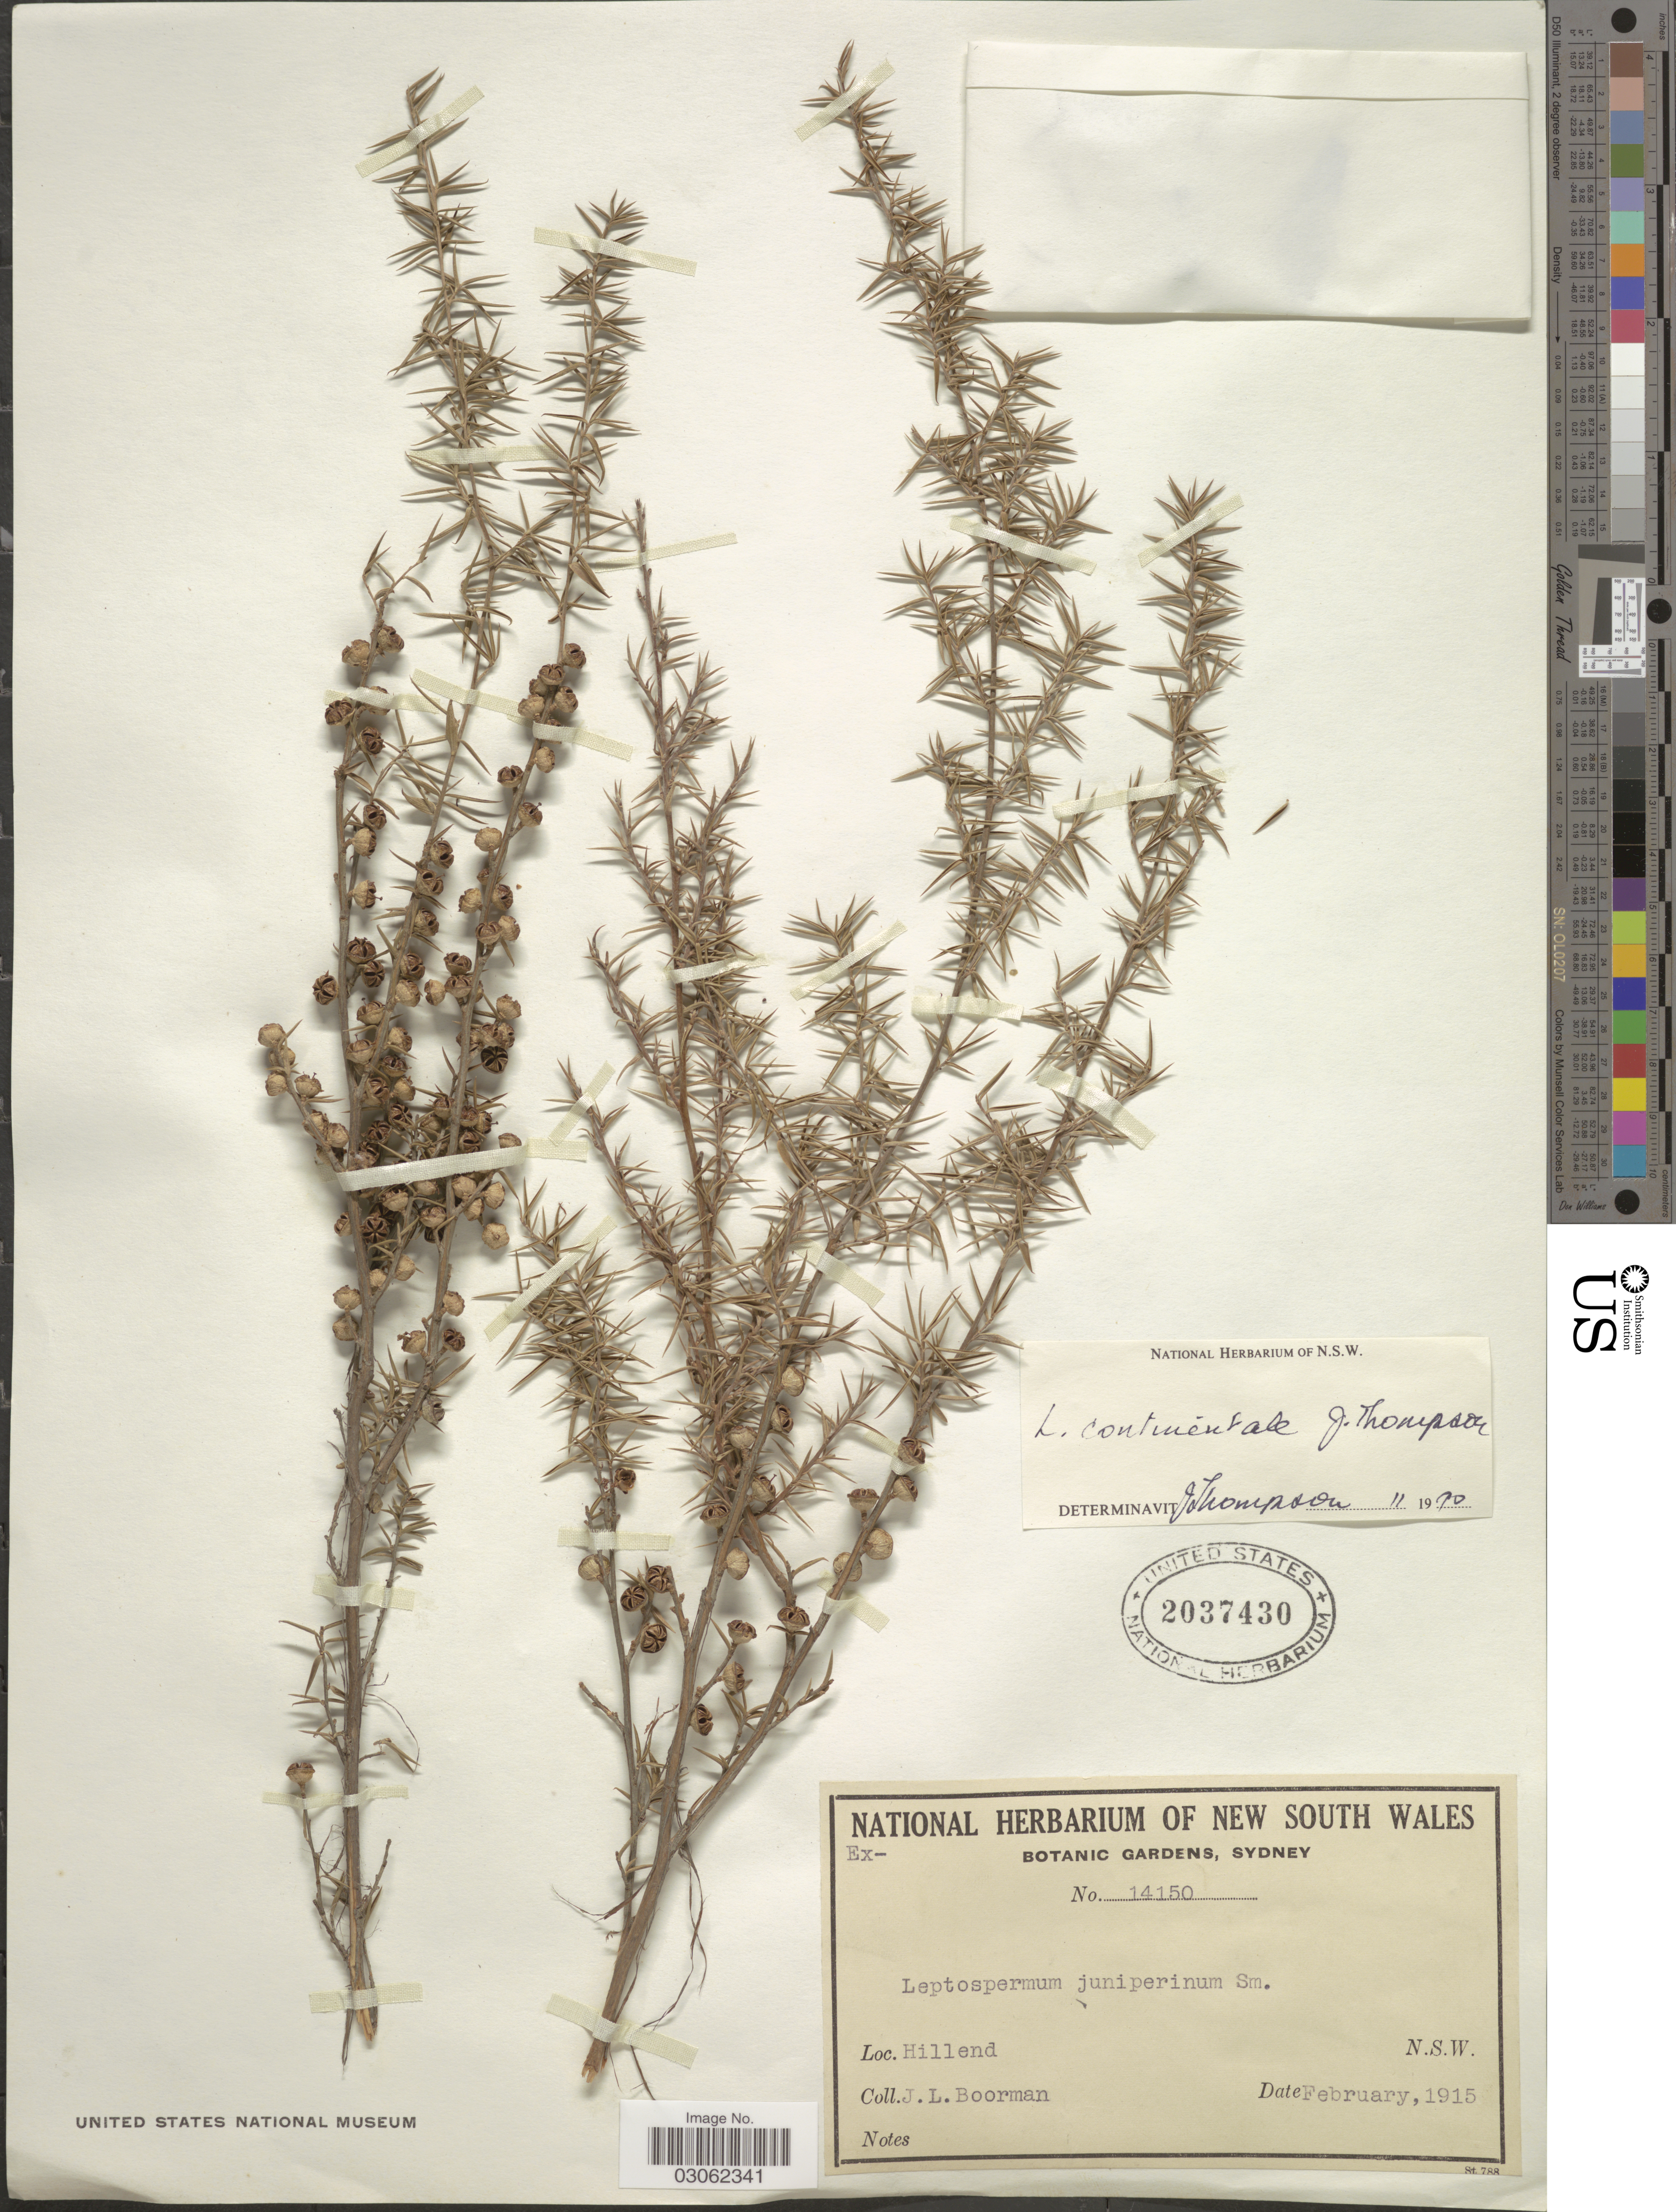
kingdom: Plantae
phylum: Tracheophyta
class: Magnoliopsida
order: Myrtales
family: Myrtaceae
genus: Leptospermum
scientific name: Leptospermum continentale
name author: Joy Thomps.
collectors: J. Boorman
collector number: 14150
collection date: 1915-02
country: Australia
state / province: New South Wales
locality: Hillend. N.S.W.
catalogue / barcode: US 2037430